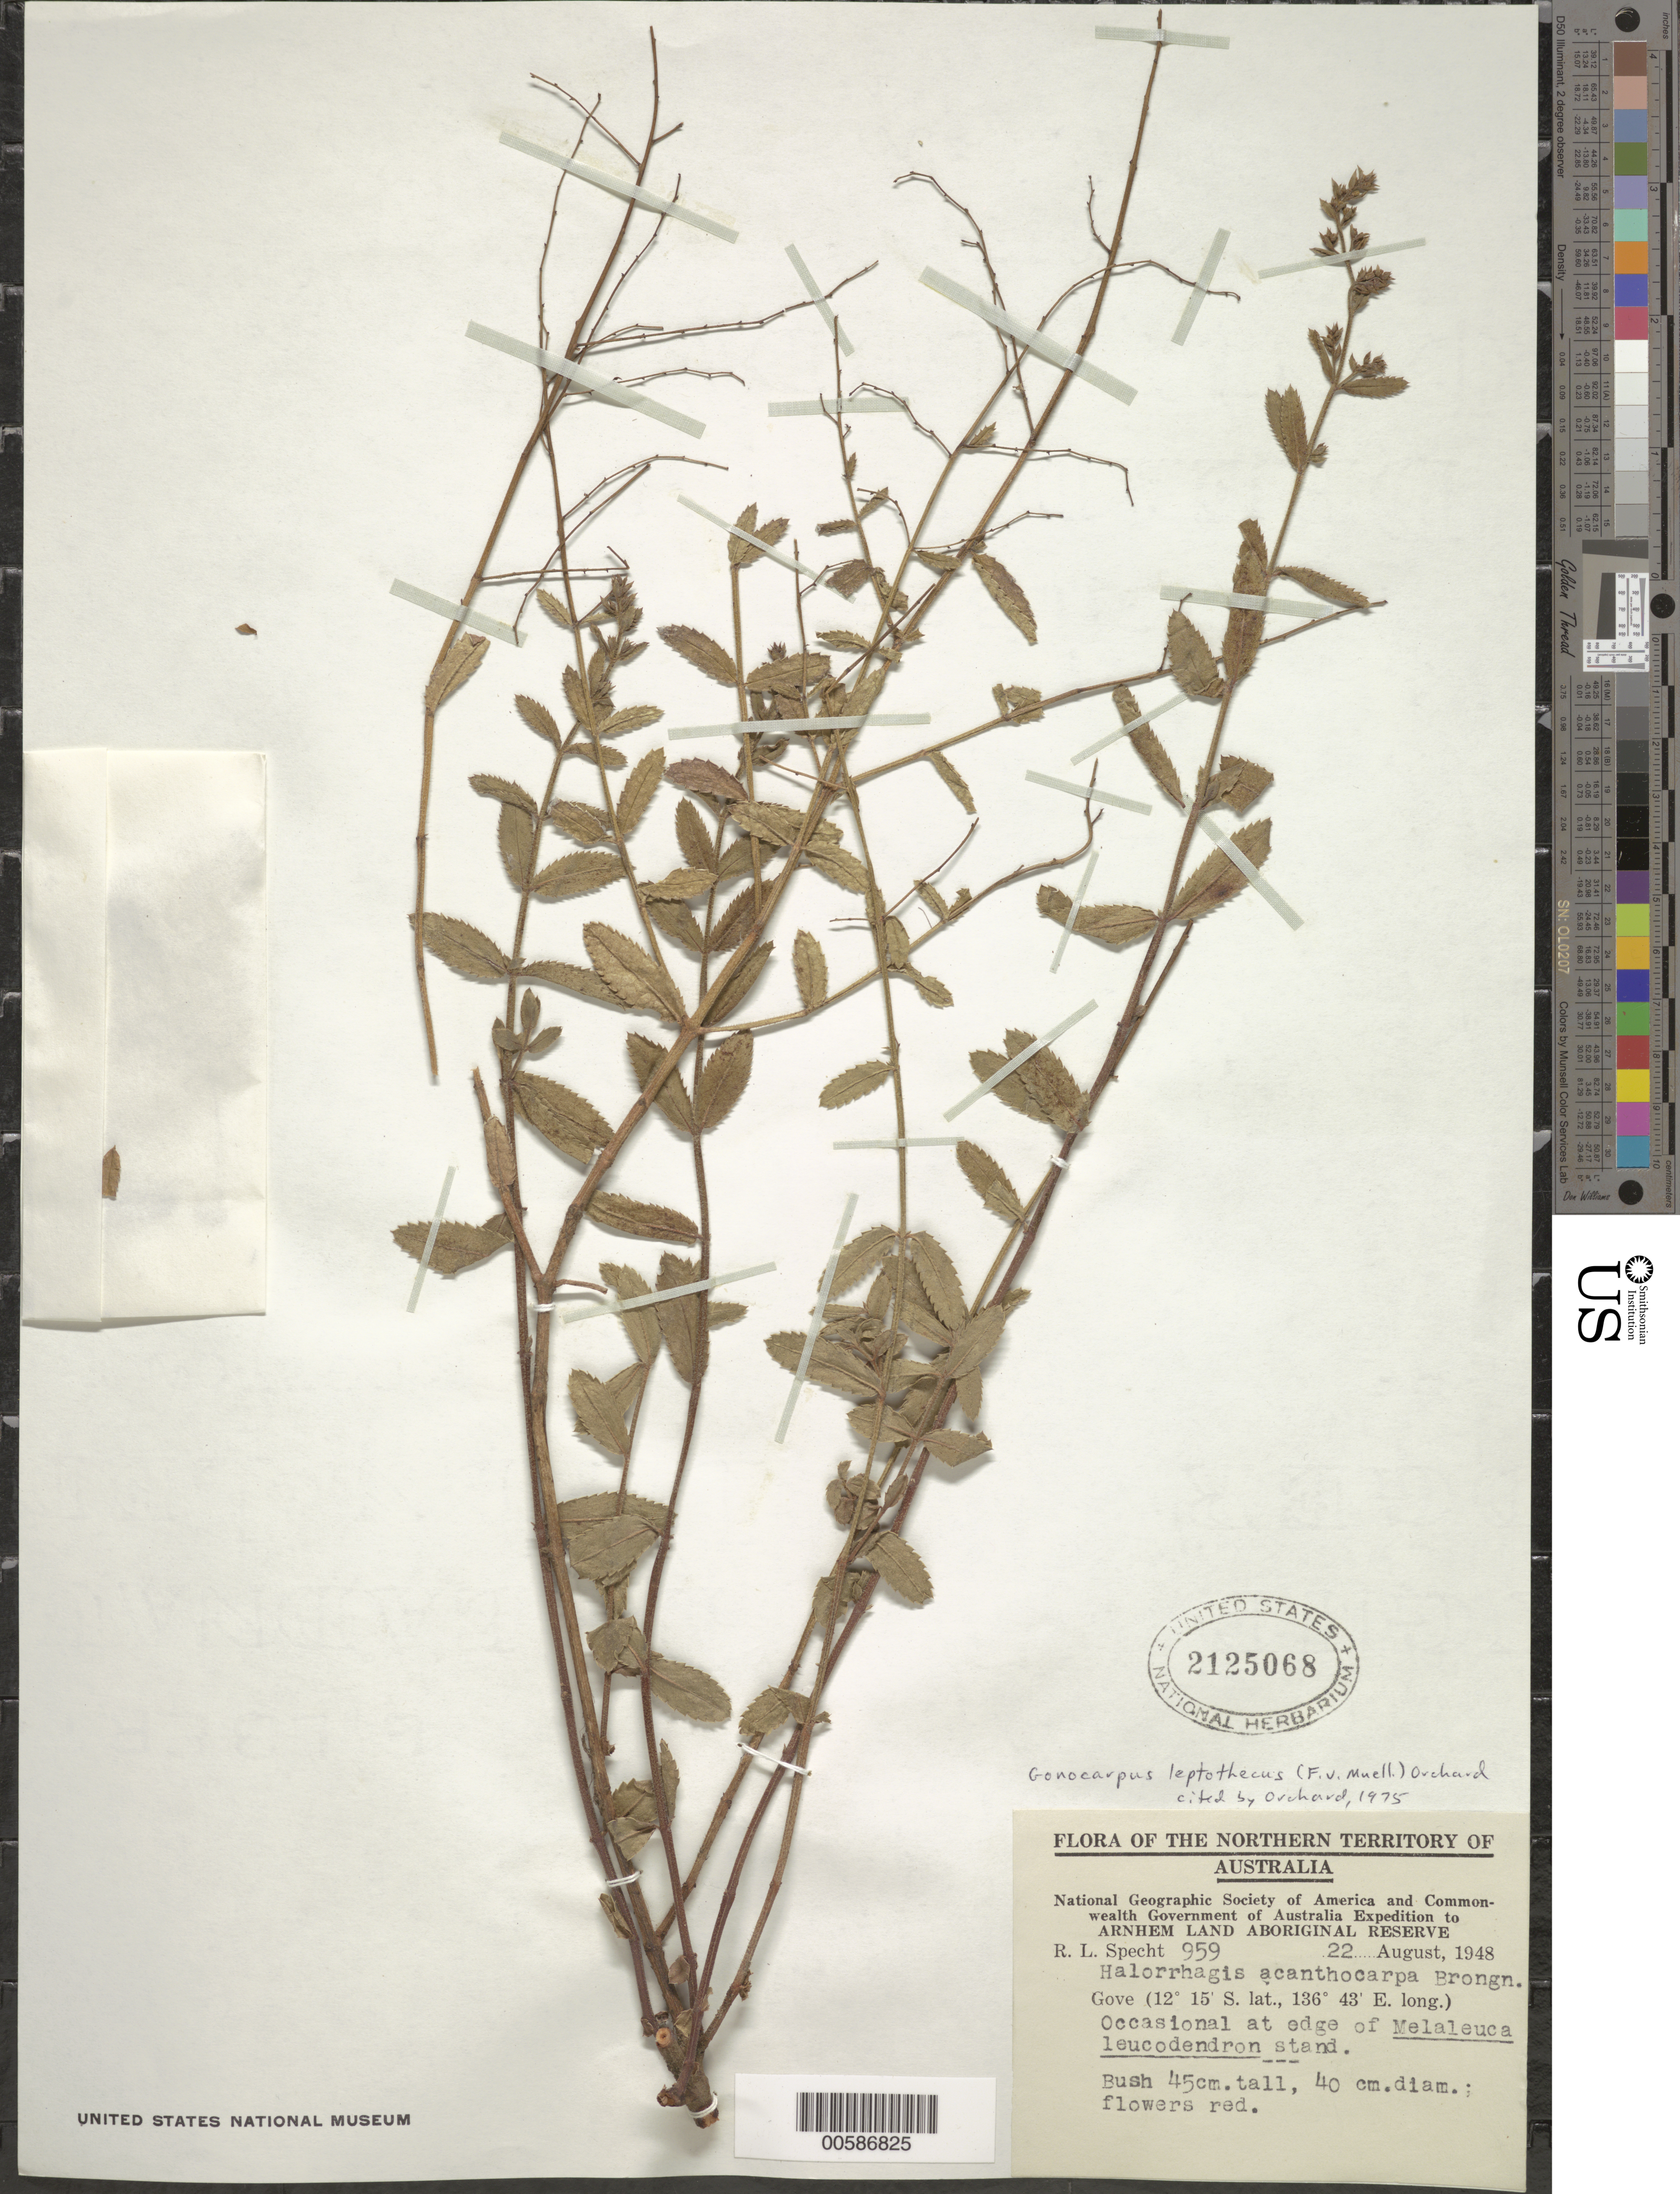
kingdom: Plantae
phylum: Tracheophyta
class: Magnoliopsida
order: Saxifragales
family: Haloragaceae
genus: Gonocarpus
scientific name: Gonocarpus leptothecus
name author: (F. Muell.) Orchard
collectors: R. L. Specht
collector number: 959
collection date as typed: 22 Aug 1948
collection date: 1948-08-22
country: Australia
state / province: Northern Territory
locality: Arnhem Land Aboriginal Reserve, Gove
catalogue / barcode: US 2125068